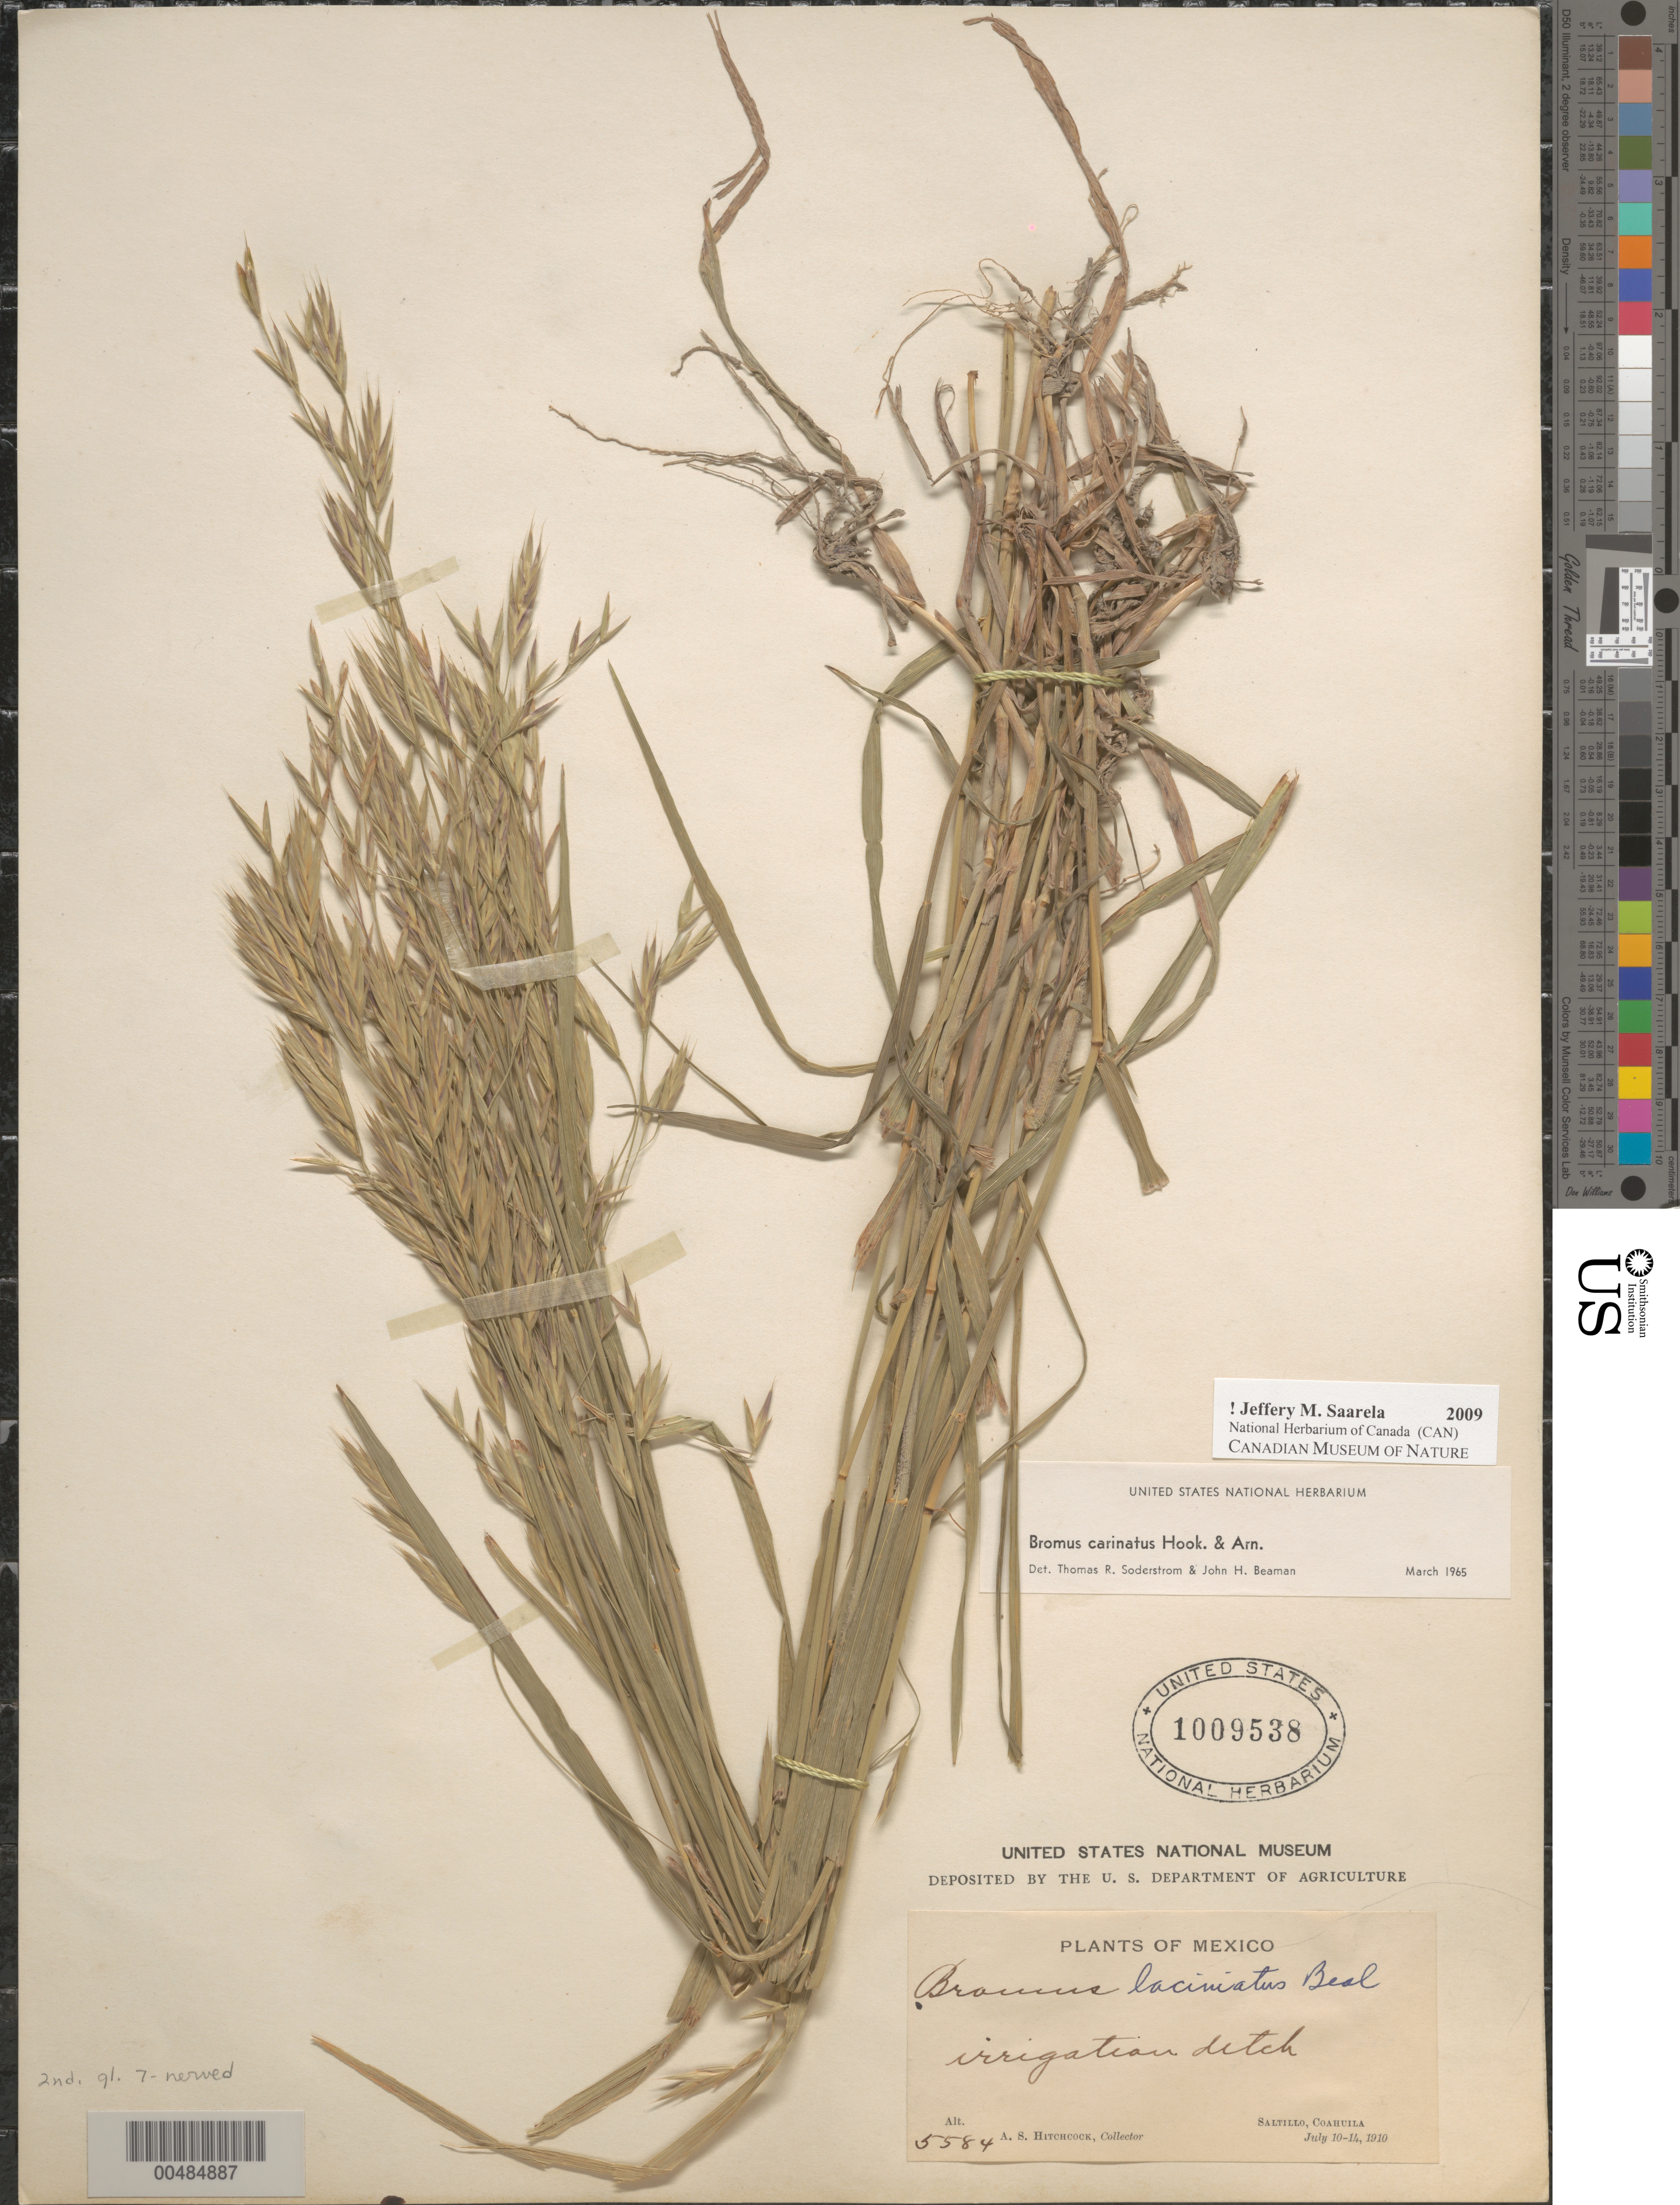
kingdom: Plantae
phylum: Tracheophyta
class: Liliopsida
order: Poales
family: Poaceae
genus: Bromus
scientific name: Bromus carinatus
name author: Hook. & Arn.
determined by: Soderstrom, T. R.; Beaman, J. H.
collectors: A. S. Hitchcock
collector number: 5584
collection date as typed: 10 Jul 1910 to 14 Jul 1910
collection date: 1910-07-10/1910-07-14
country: Mexico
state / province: Coahuila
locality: Saltillo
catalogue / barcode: US 1009538